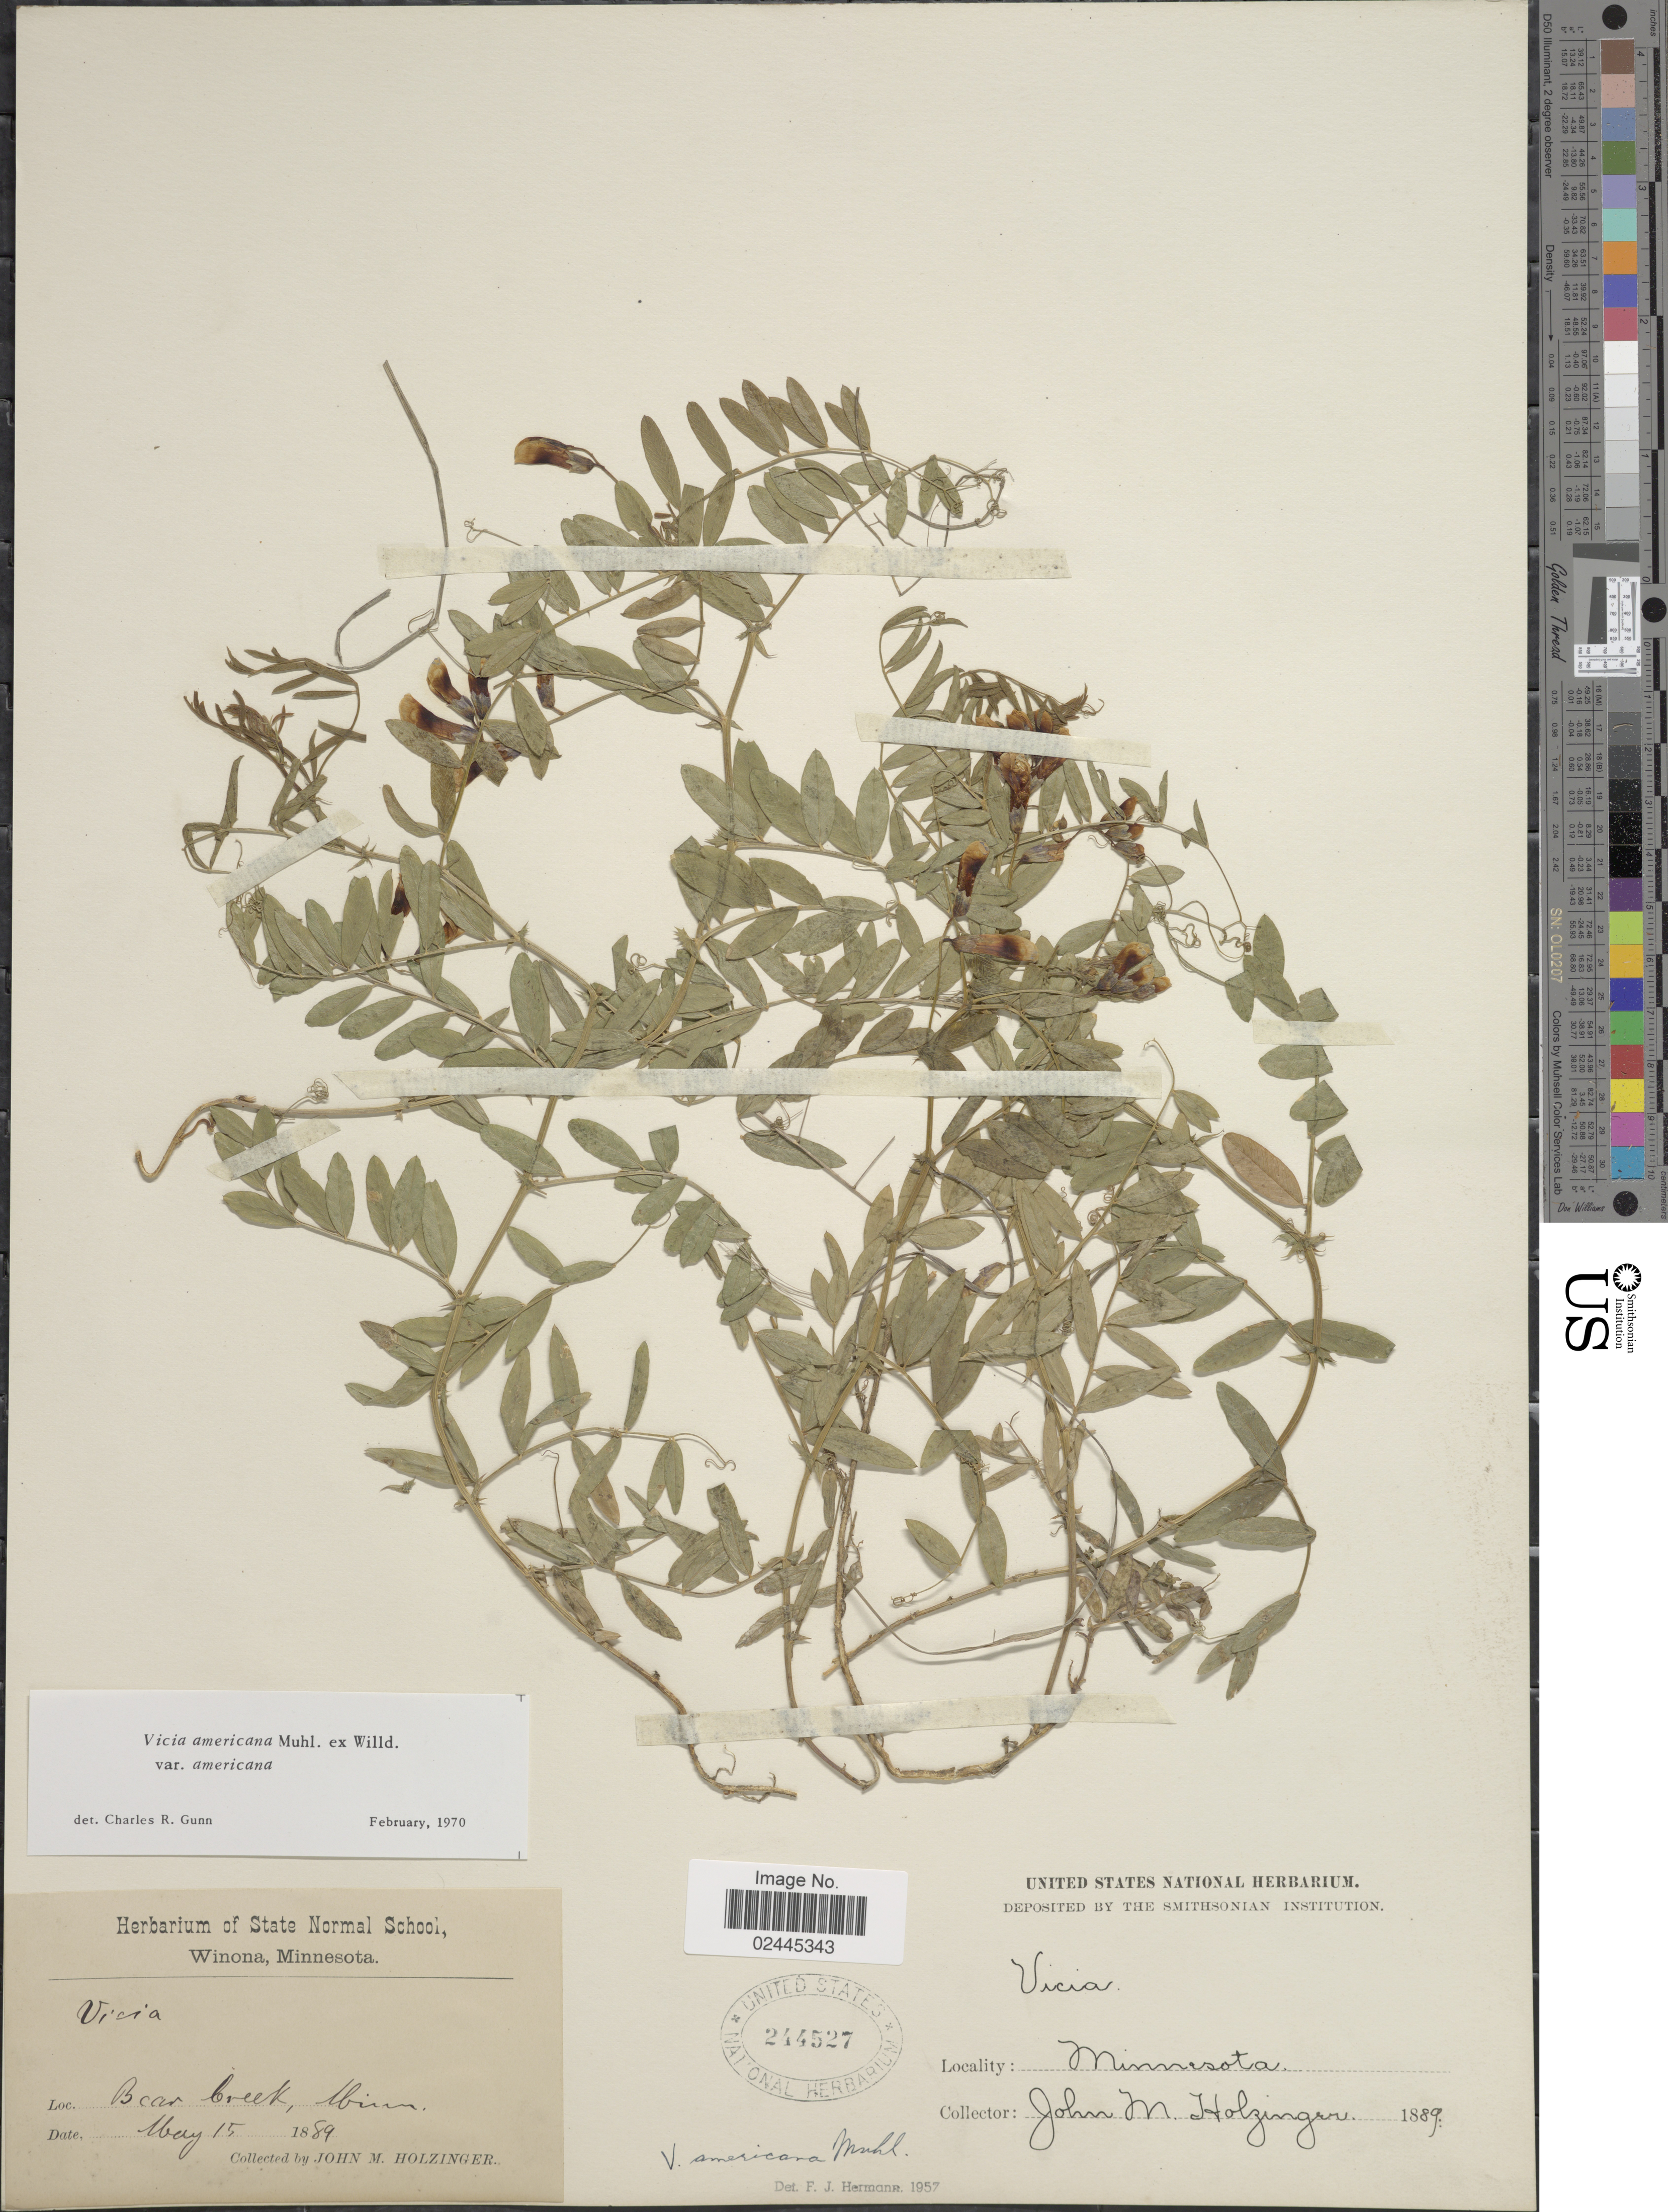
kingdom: Plantae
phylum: Tracheophyta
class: Magnoliopsida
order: Fabales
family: Fabaceae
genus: Vicia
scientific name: Vicia americana var. americana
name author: Muhl. ex Willd.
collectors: J. M. Holzinger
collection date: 1889-05-15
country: United States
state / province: Minnesota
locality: Bear Creek, Minn.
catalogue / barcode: US 244527